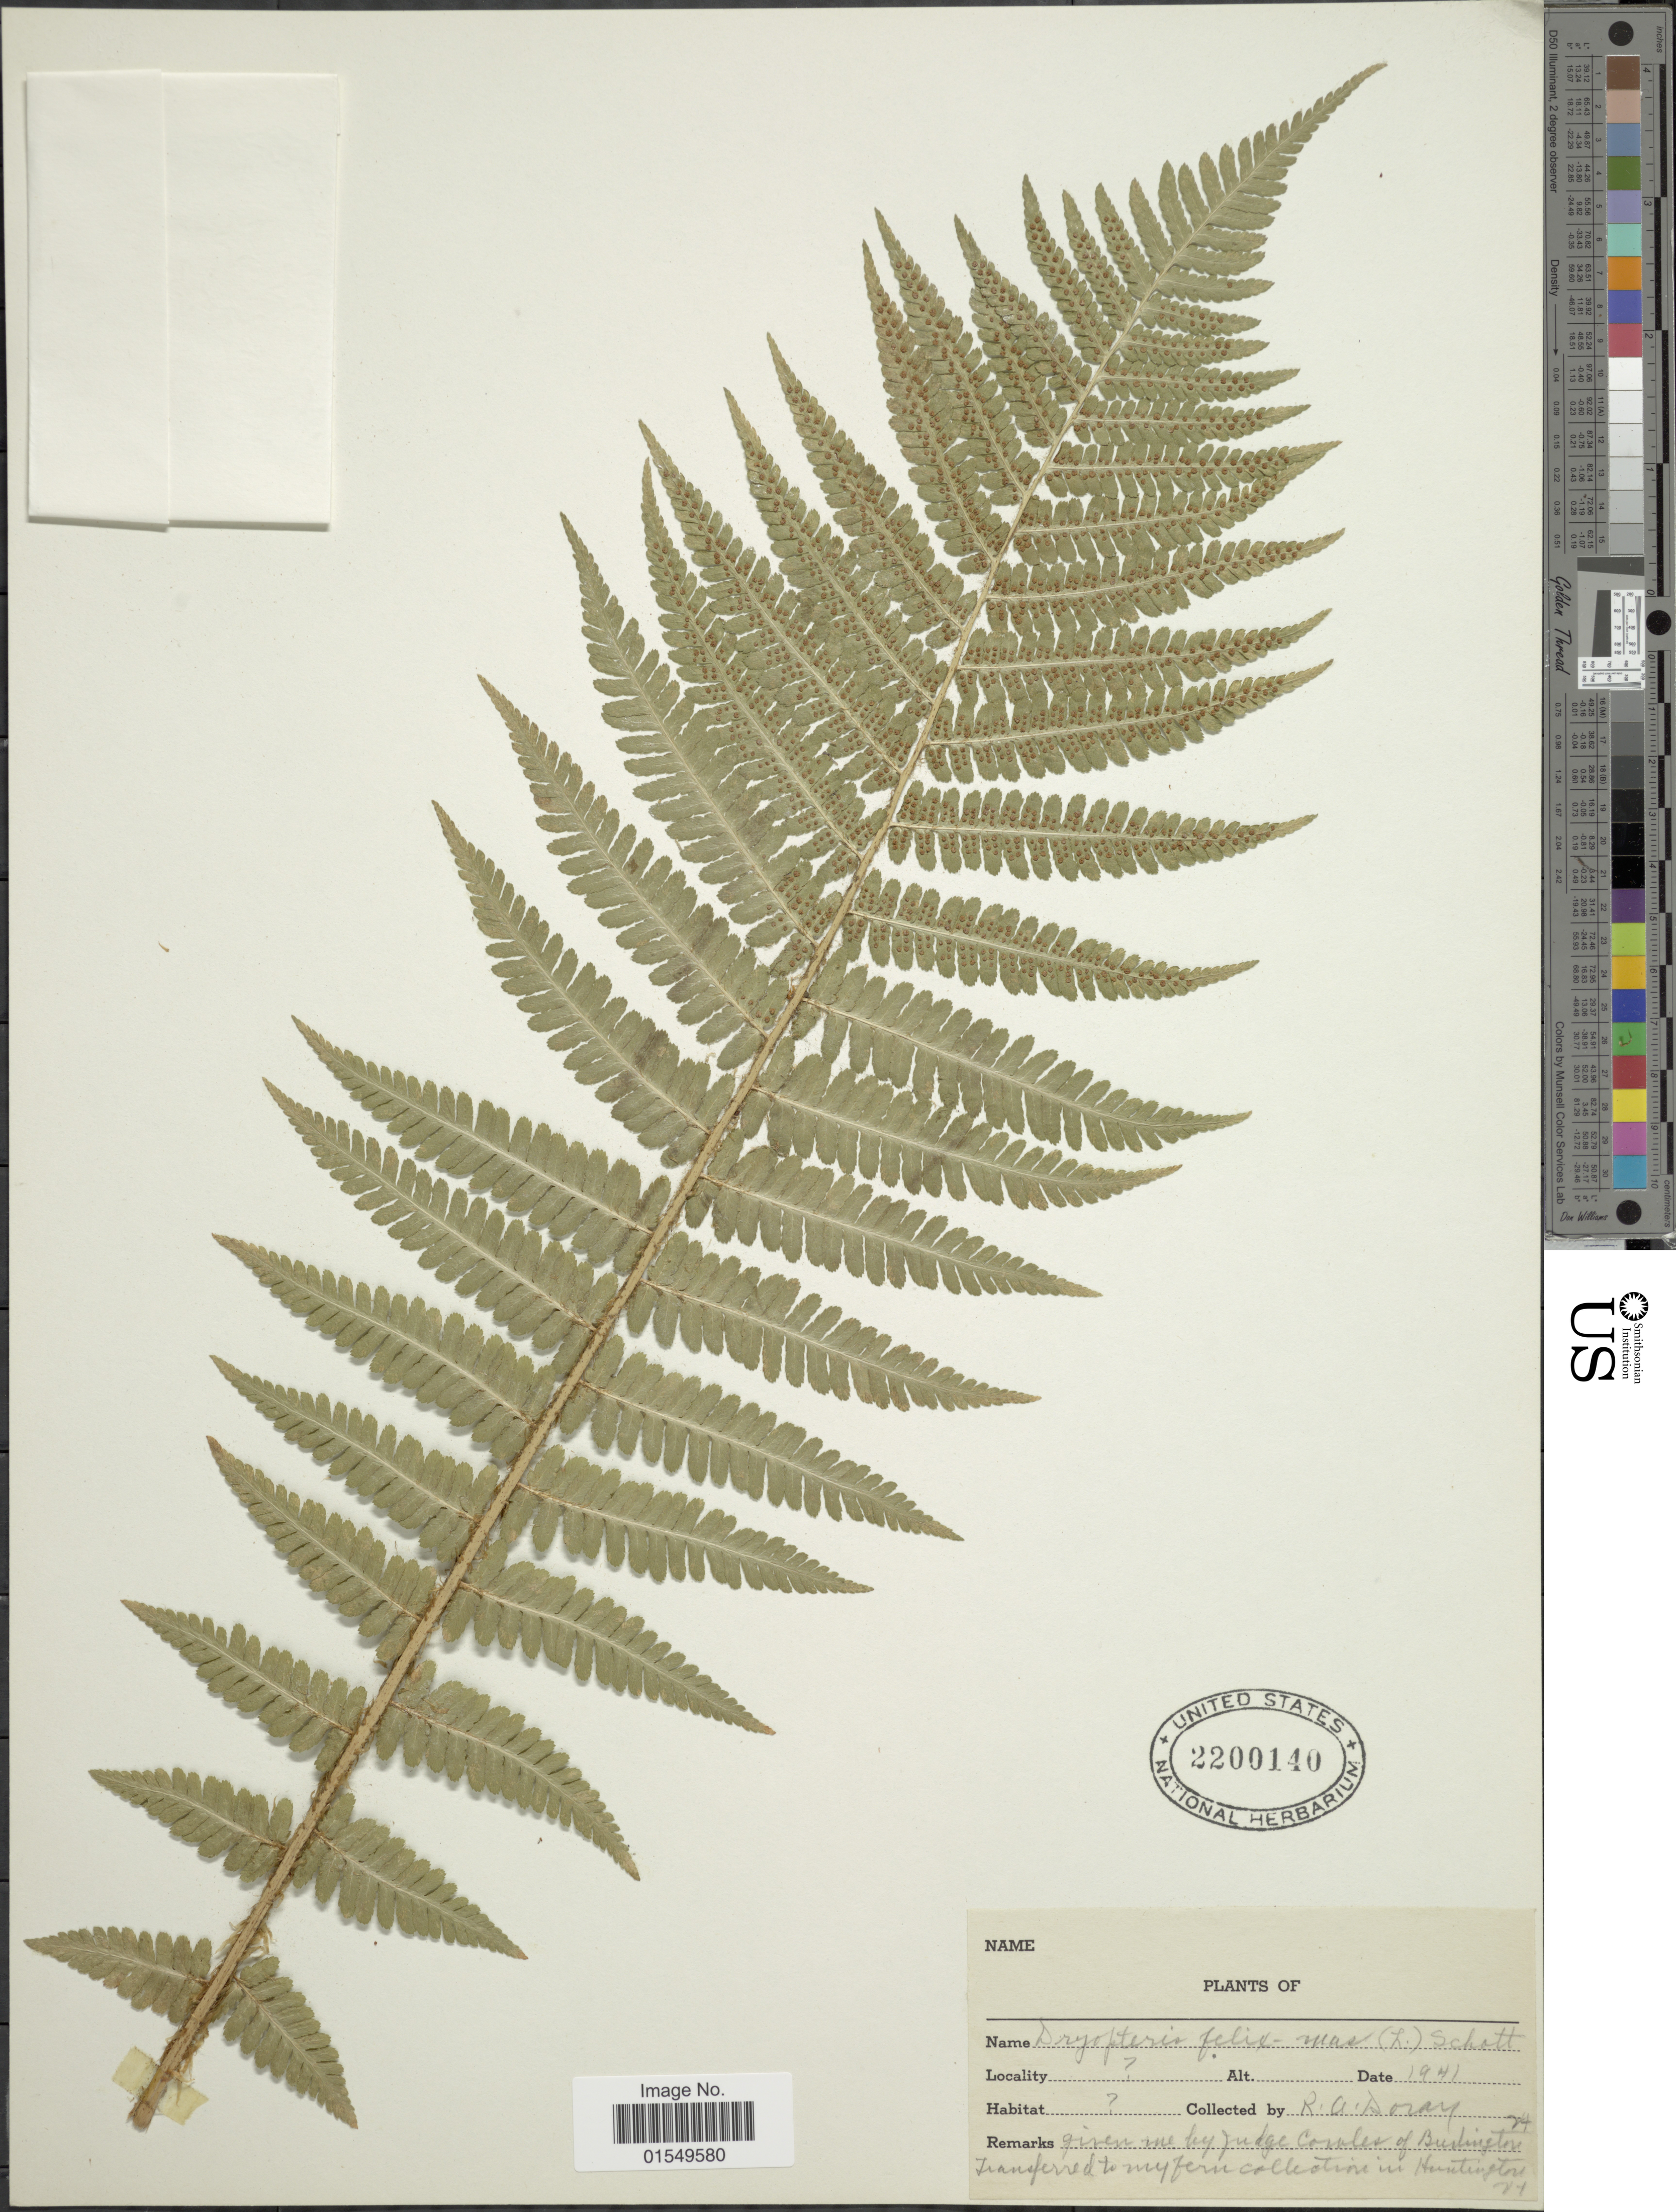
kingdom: Plantae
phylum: Tracheophyta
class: Polypodiopsida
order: Polypodiales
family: Dryopteridaceae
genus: Dryopteris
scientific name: Dryopteris filix-mas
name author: (L.) Schott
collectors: R. Doray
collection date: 1941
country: United States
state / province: Vermont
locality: Huntington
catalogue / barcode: US 2200140